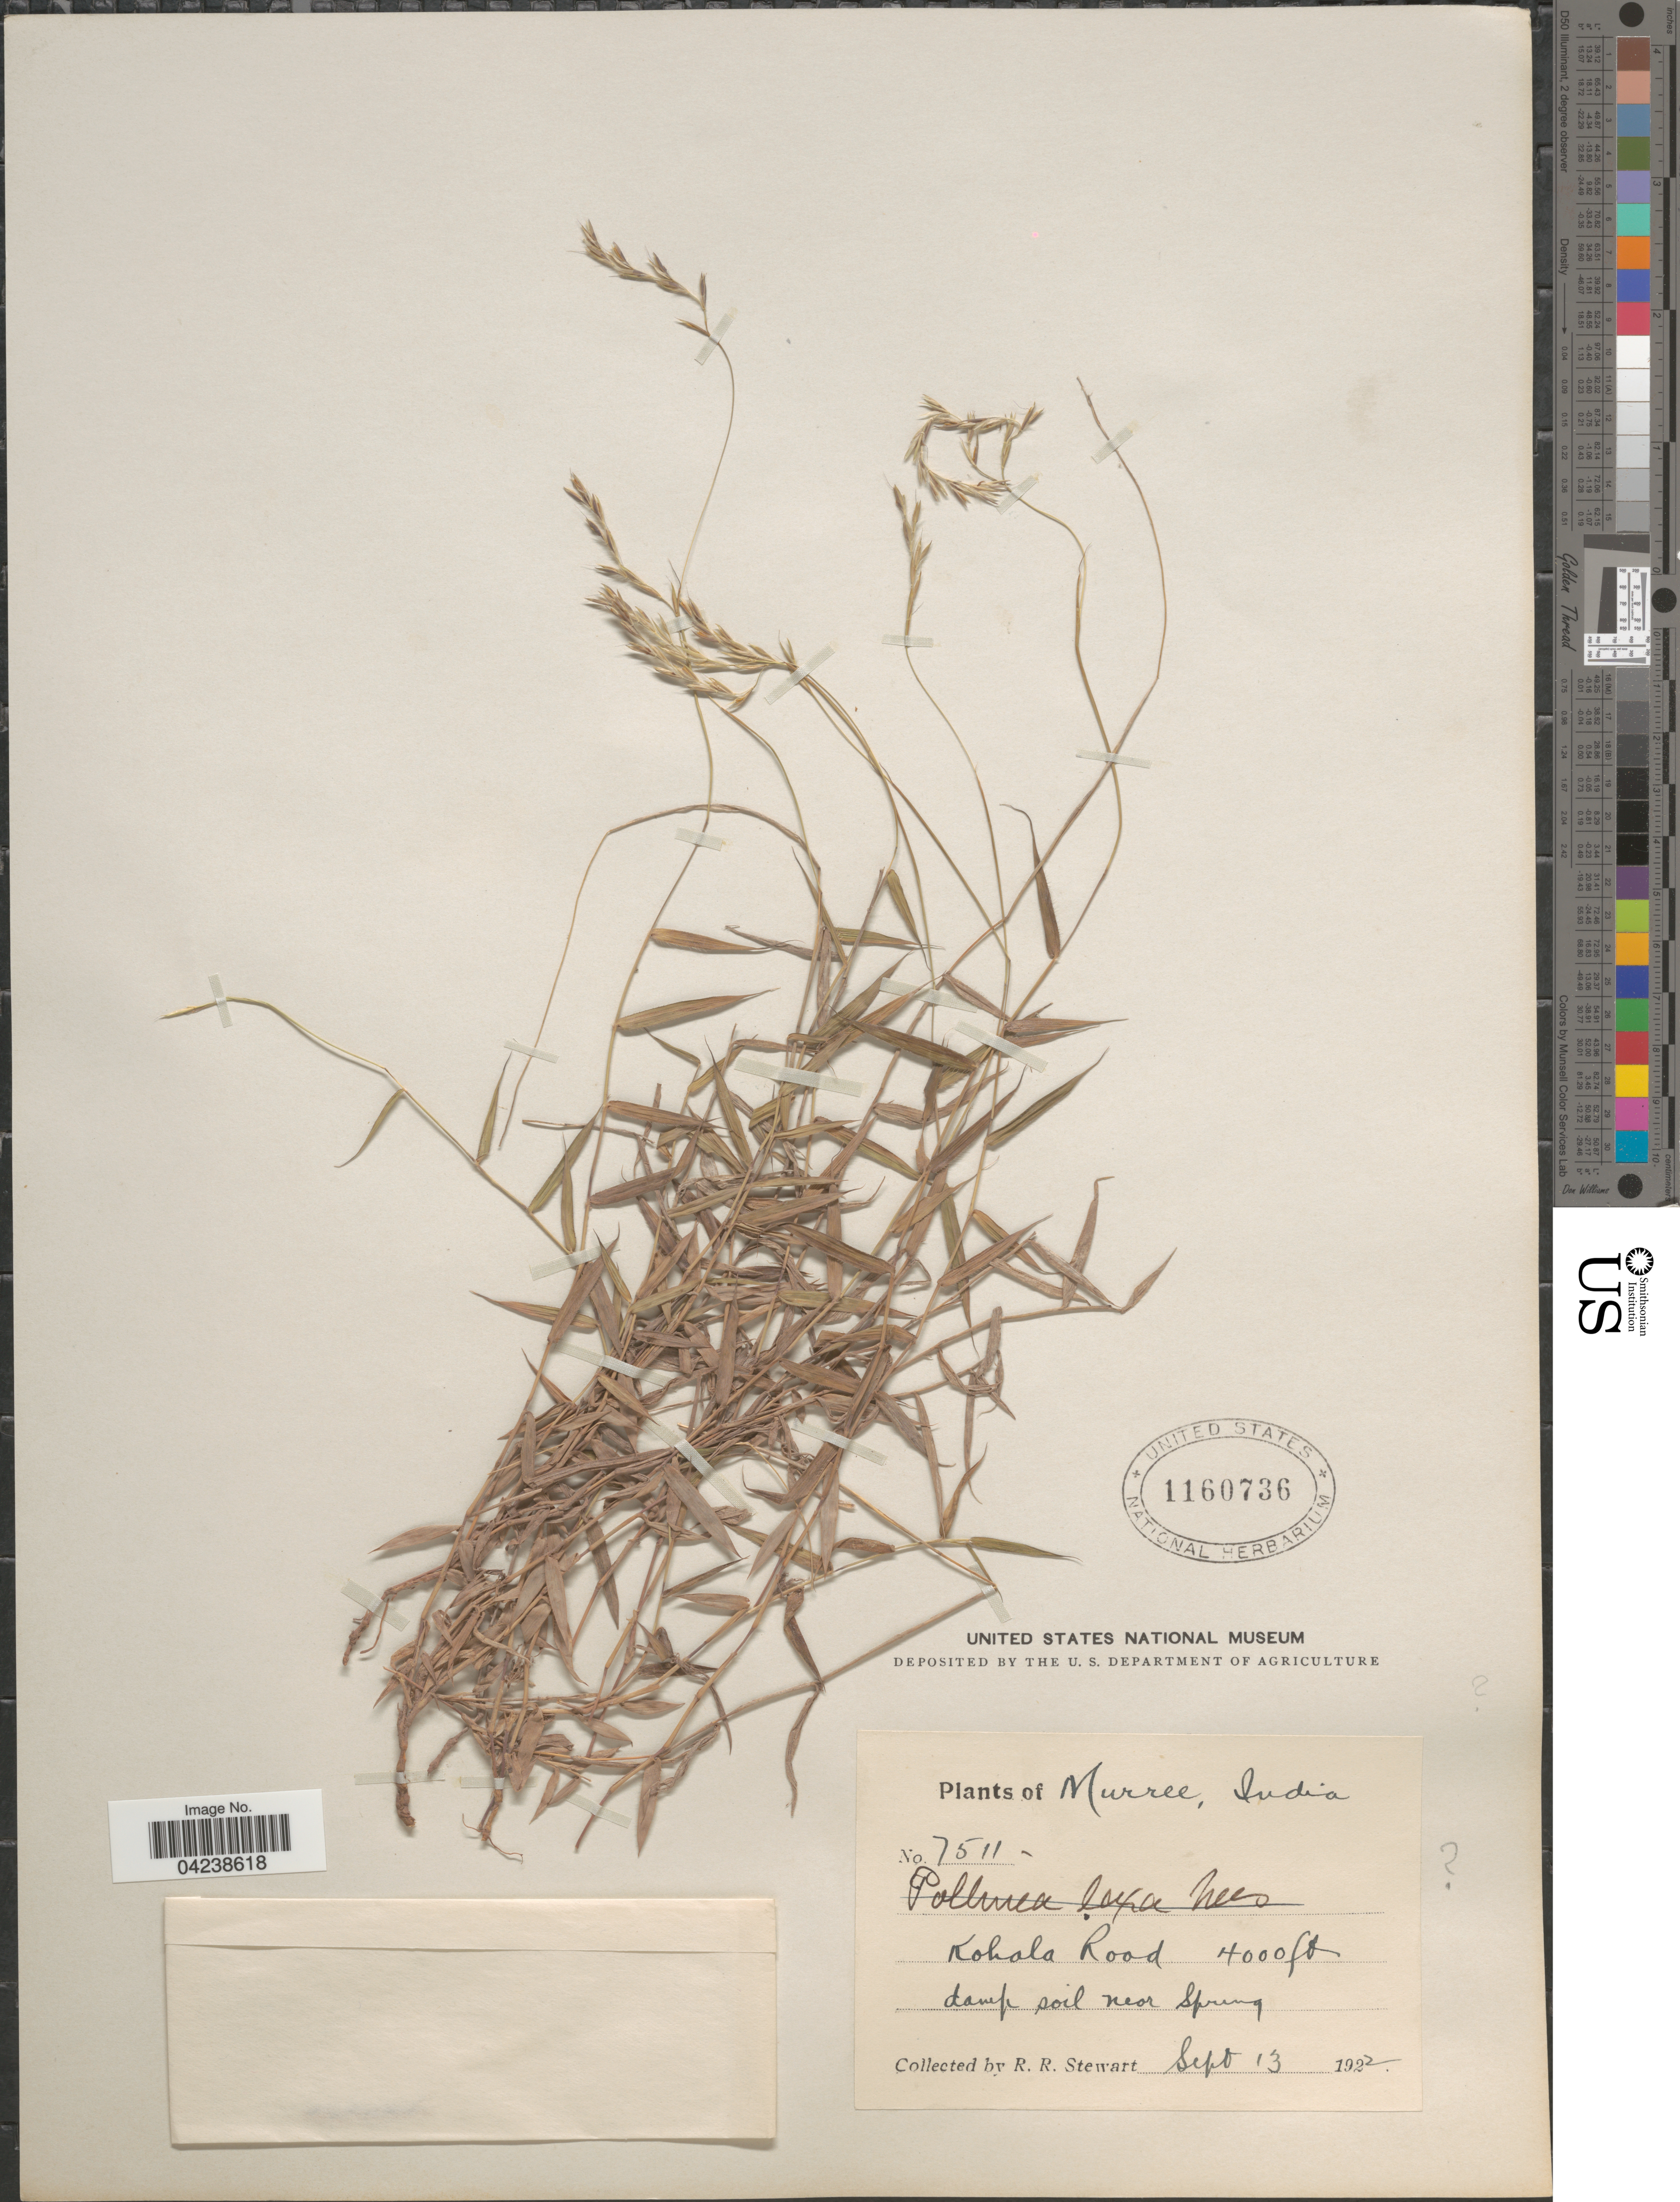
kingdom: Plantae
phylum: Tracheophyta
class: Liliopsida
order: Poales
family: Poaceae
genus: Arthraxon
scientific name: Arthraxon lanceolatus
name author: (Roxb.) Hochst.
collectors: R. Stewart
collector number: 7511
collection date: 1922-09-13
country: Pakistan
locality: Murree. Kohala Road.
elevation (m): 1219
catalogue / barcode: US 1160736